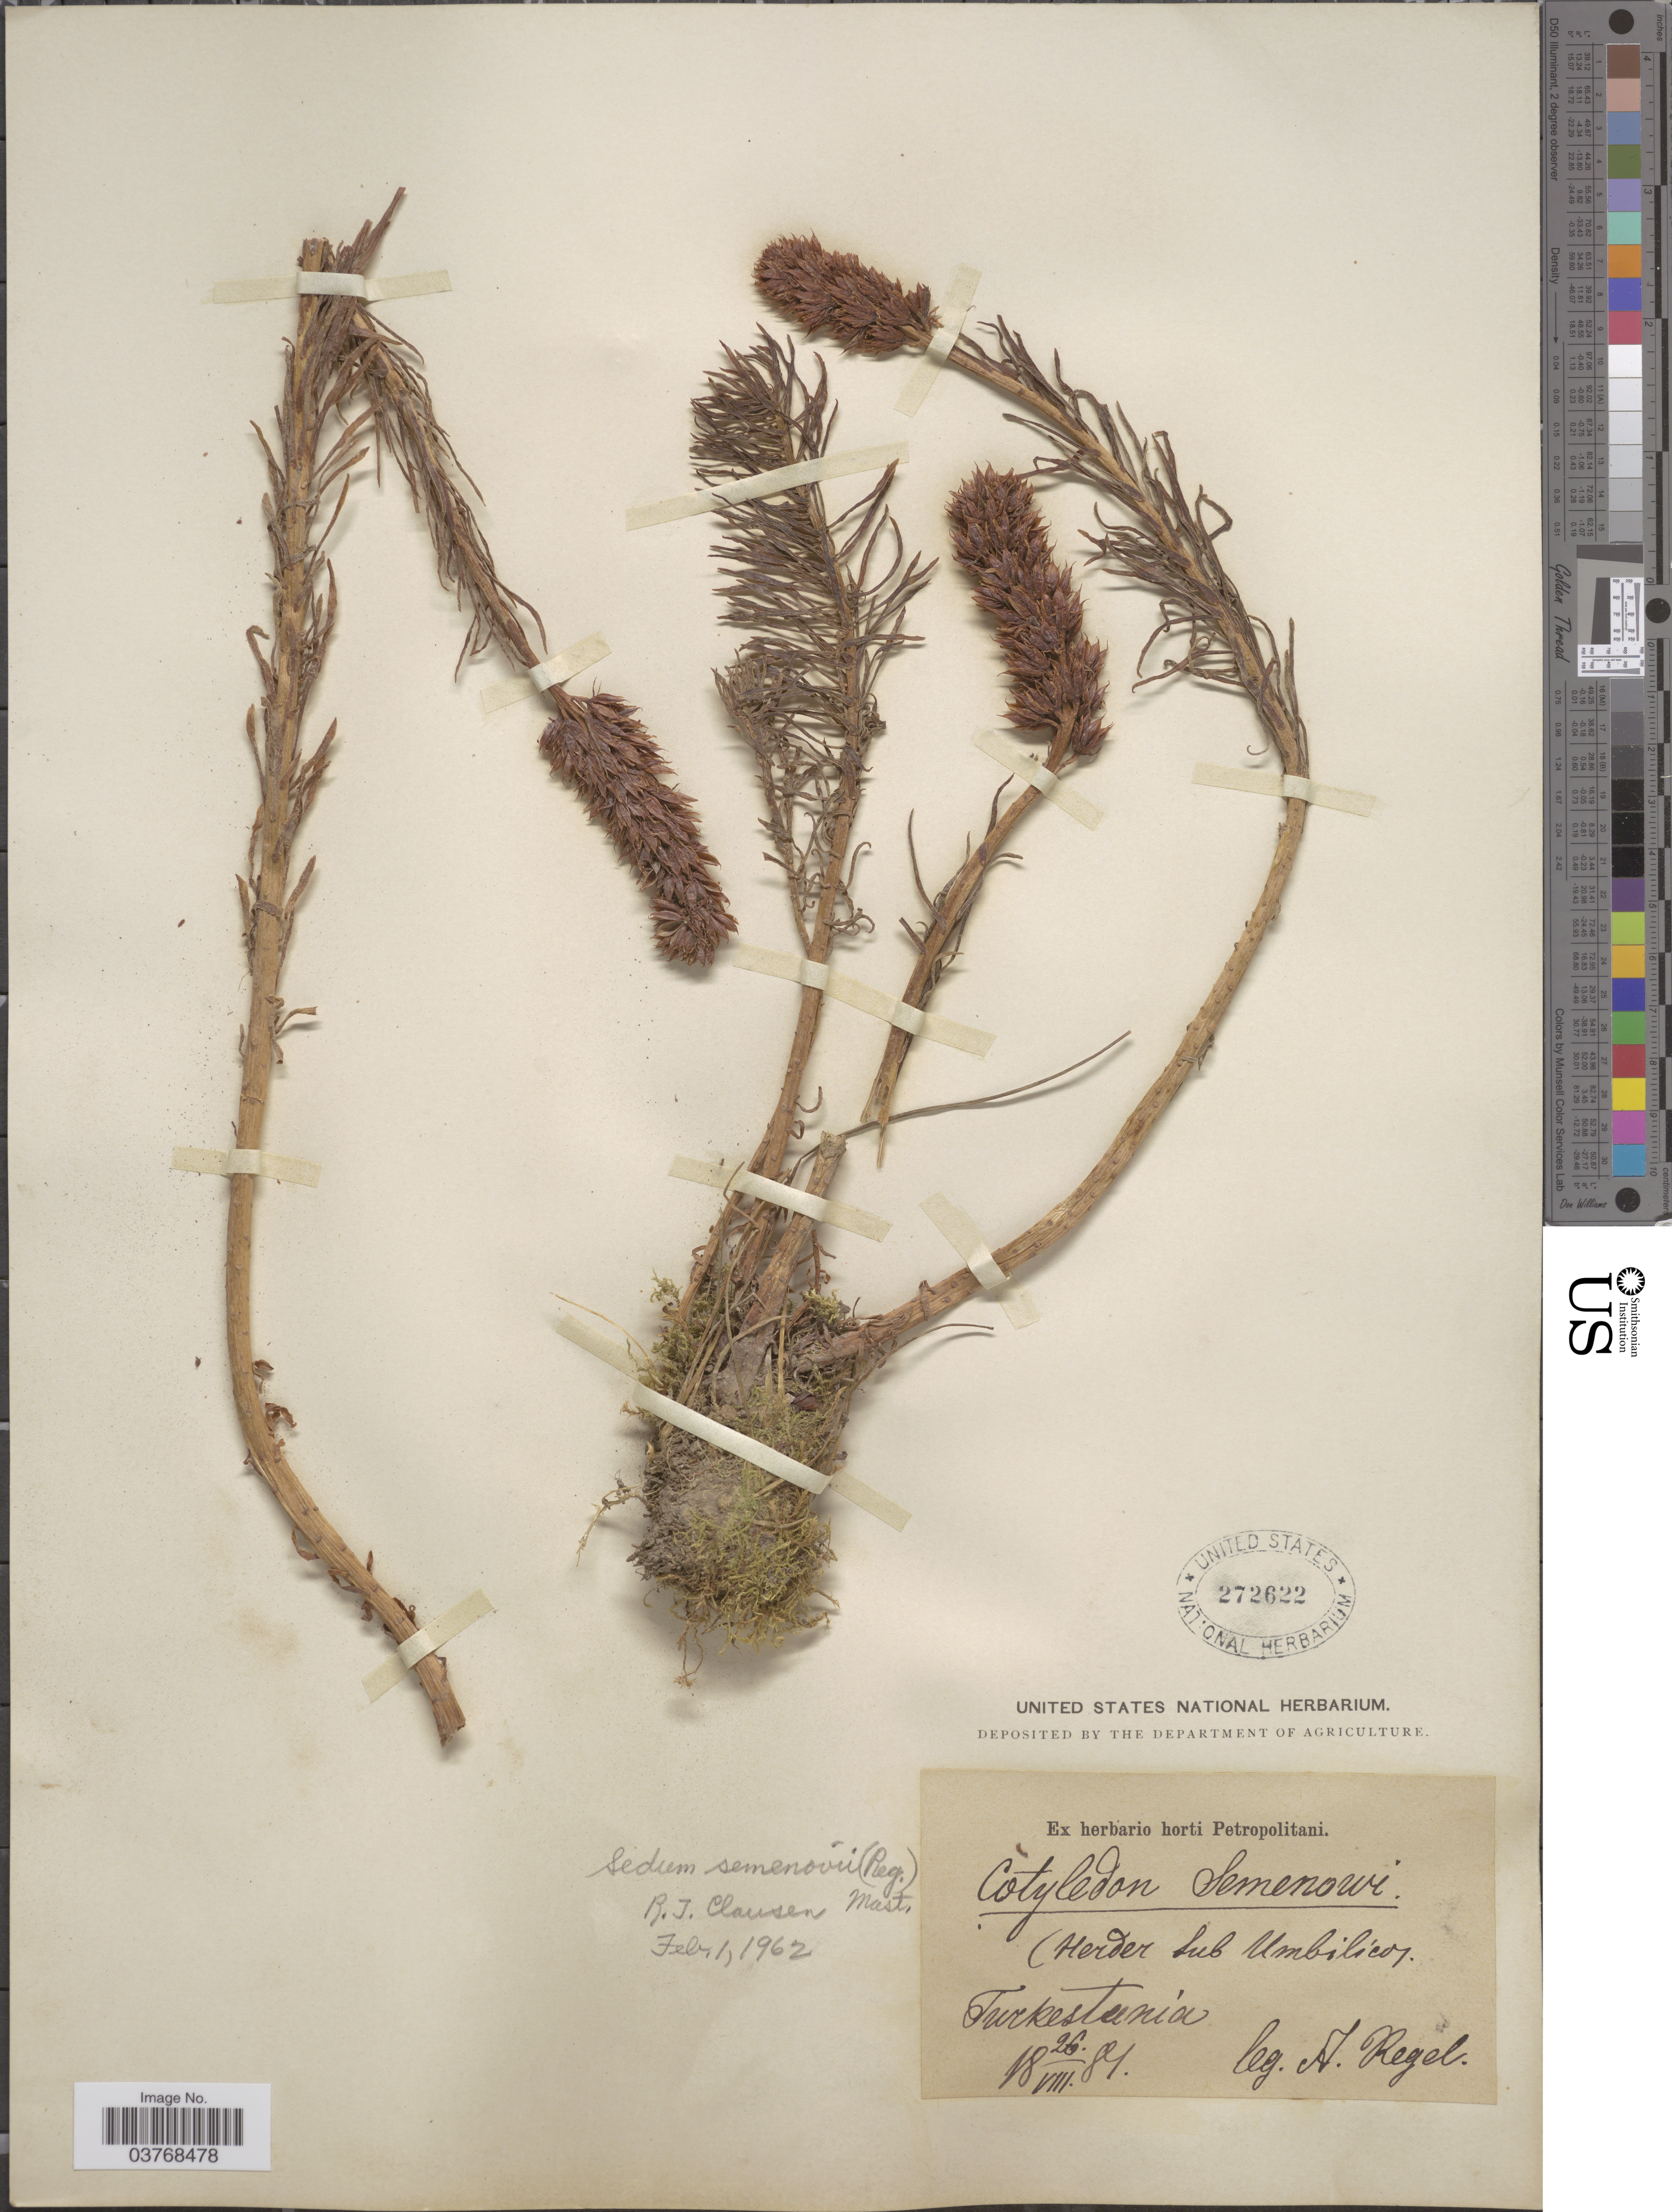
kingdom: Plantae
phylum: Tracheophyta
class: Magnoliopsida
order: Saxifragales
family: Crassulaceae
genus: Rhodiola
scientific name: Rhodiola semenovii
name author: (Regel & Herder) Boriss.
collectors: A. Regel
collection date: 1881-08-26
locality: Turkestania.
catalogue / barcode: US 272622